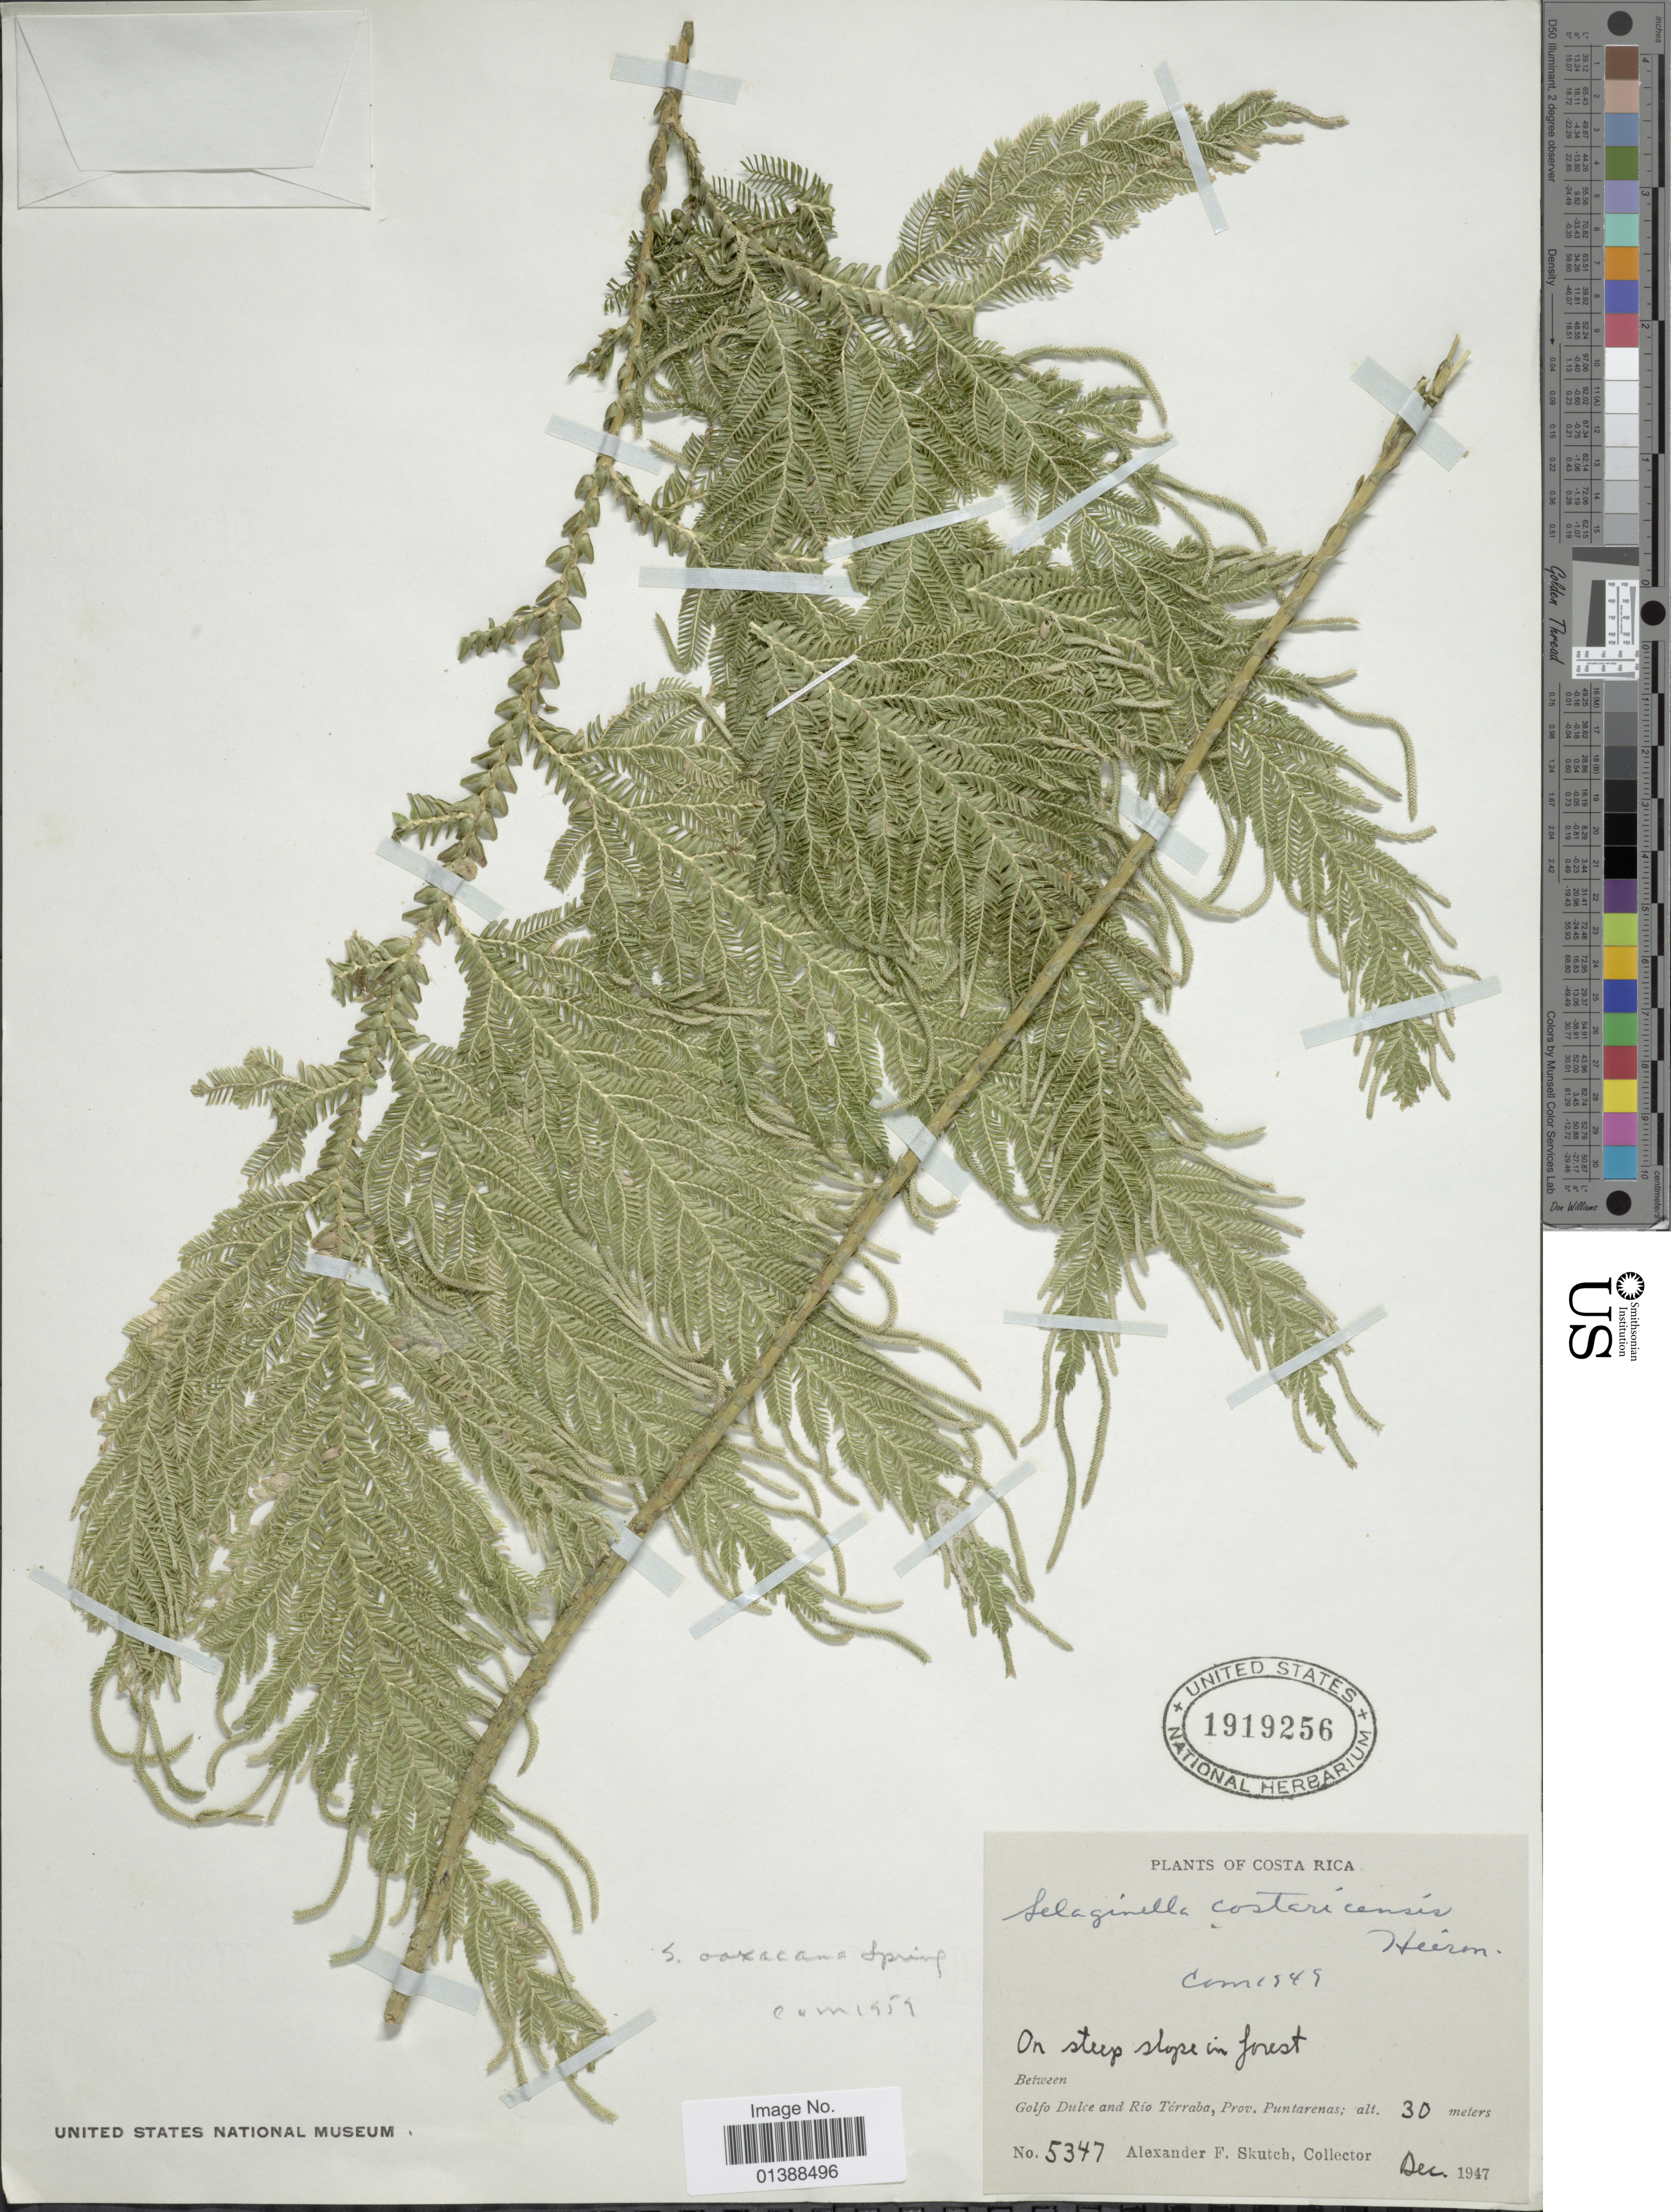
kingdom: Plantae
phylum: Tracheophyta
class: Lycopodiopsida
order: Selaginellales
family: Selaginellaceae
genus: Selaginella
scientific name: Selaginella oaxacana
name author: Spring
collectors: A. F. Skutch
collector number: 5347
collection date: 1947-12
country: Costa Rica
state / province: Puntarenas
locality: Between Golfo Dulce and Rio Térraba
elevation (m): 30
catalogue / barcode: US 1919256